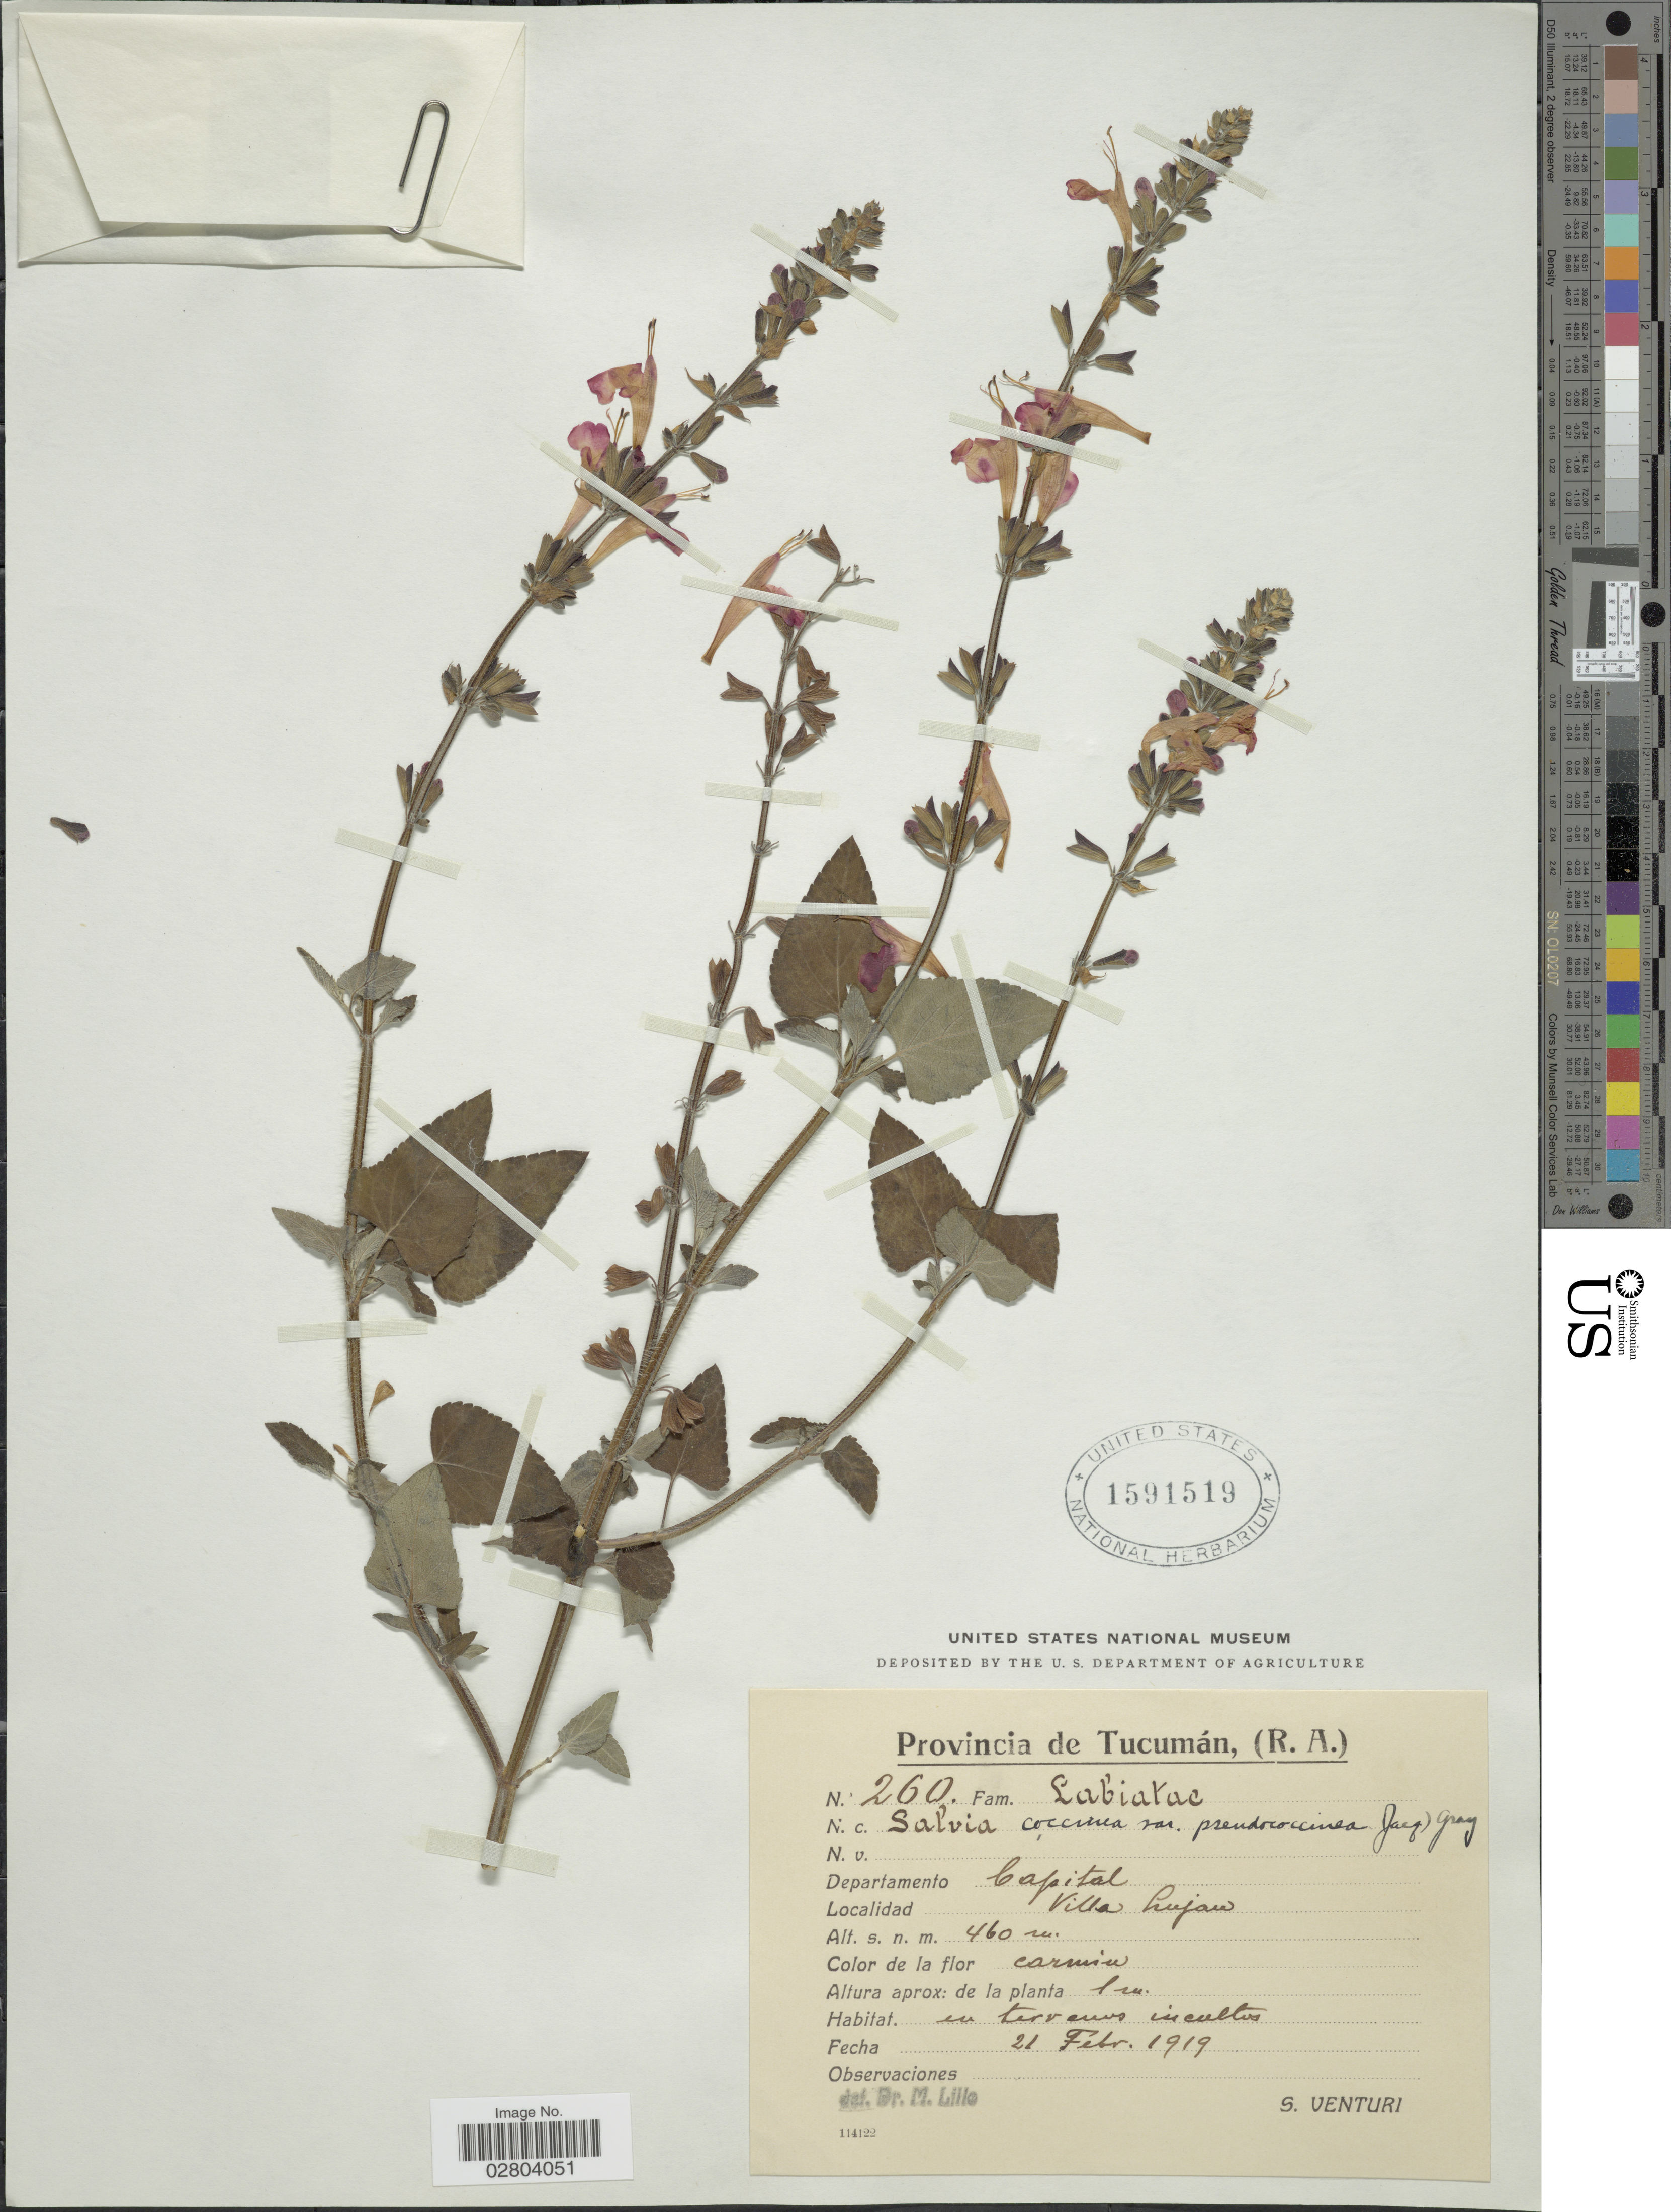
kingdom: Plantae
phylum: Tracheophyta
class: Magnoliopsida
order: Lamiales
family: Lamiaceae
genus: Salvia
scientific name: Salvia coccinea 'Naples Lavender'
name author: L. f. ex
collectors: S. Venturi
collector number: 260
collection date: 1919-02-21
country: Argentina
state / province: Tucuman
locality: Tucumán, (R. A.) Departamento Capital. Villa Lujan.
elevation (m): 460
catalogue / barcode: US 159159